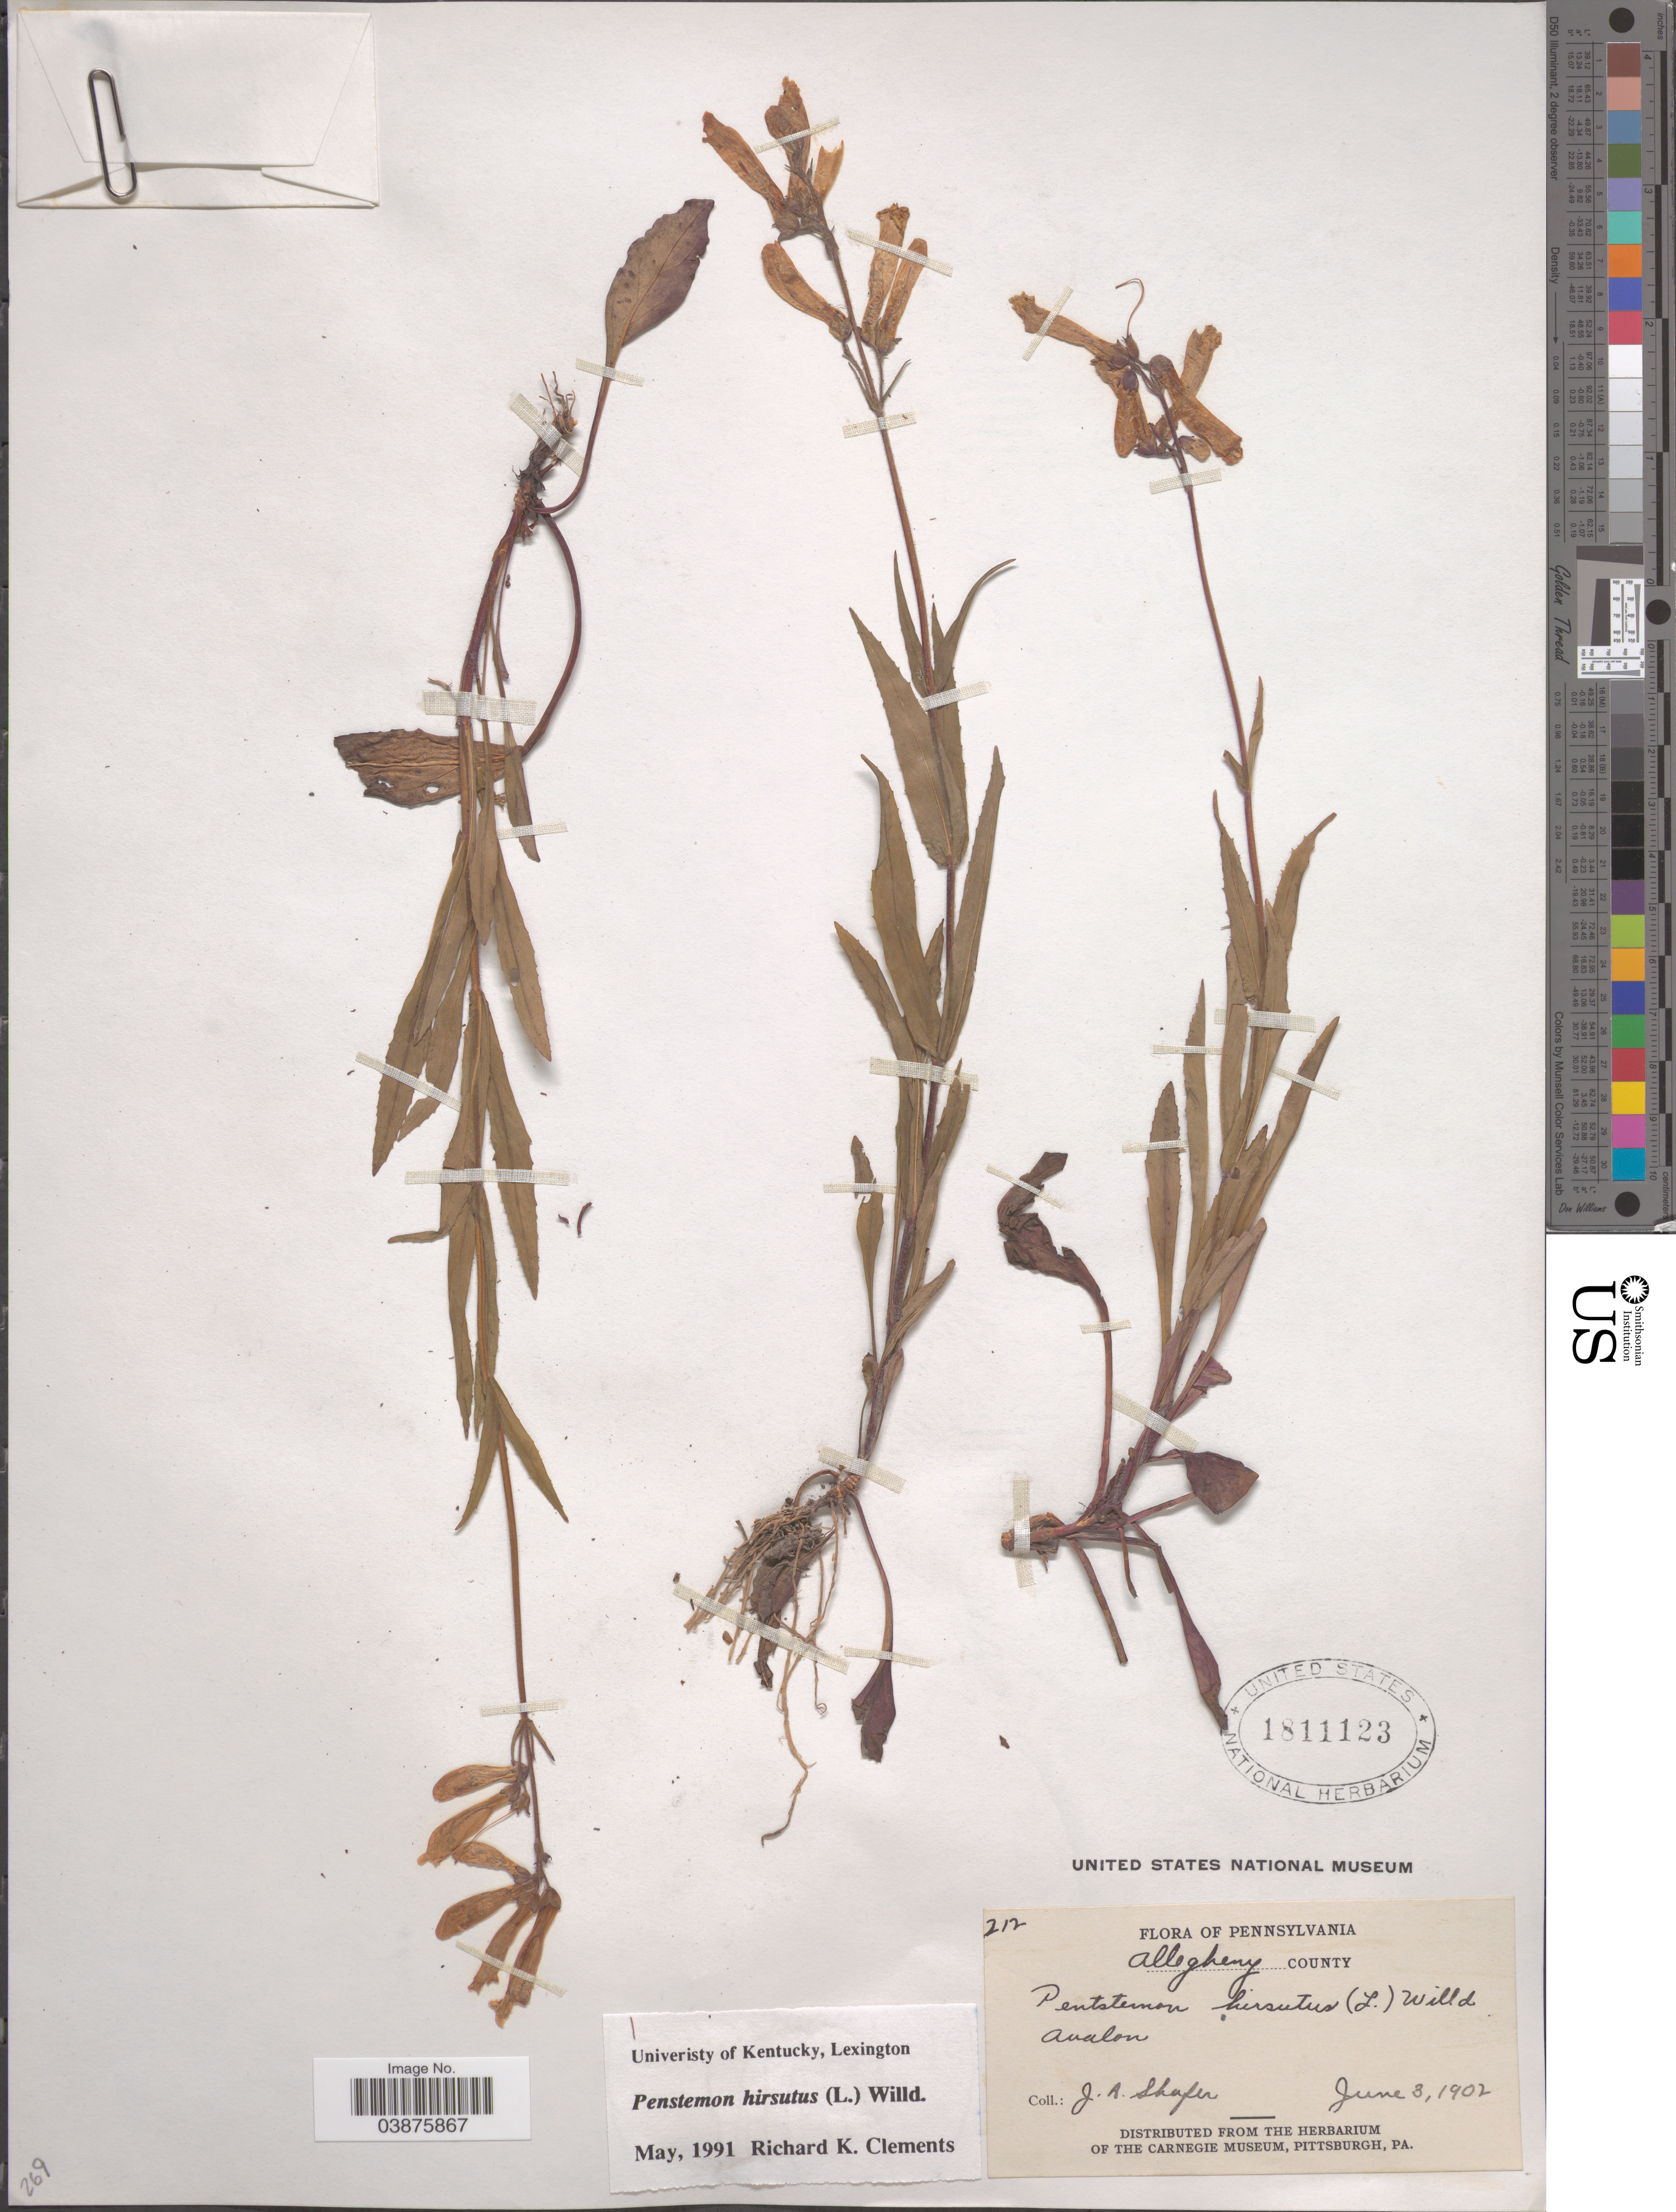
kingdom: Plantae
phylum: Tracheophyta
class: Magnoliopsida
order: Lamiales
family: Plantaginaceae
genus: Penstemon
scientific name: Penstemon hirsutus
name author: (L.) Willd.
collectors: J. A. Shafer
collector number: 212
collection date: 1902-06-03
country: United States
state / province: Pennsylvania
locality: Allegheny County. Avalon.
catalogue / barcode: US 1811123